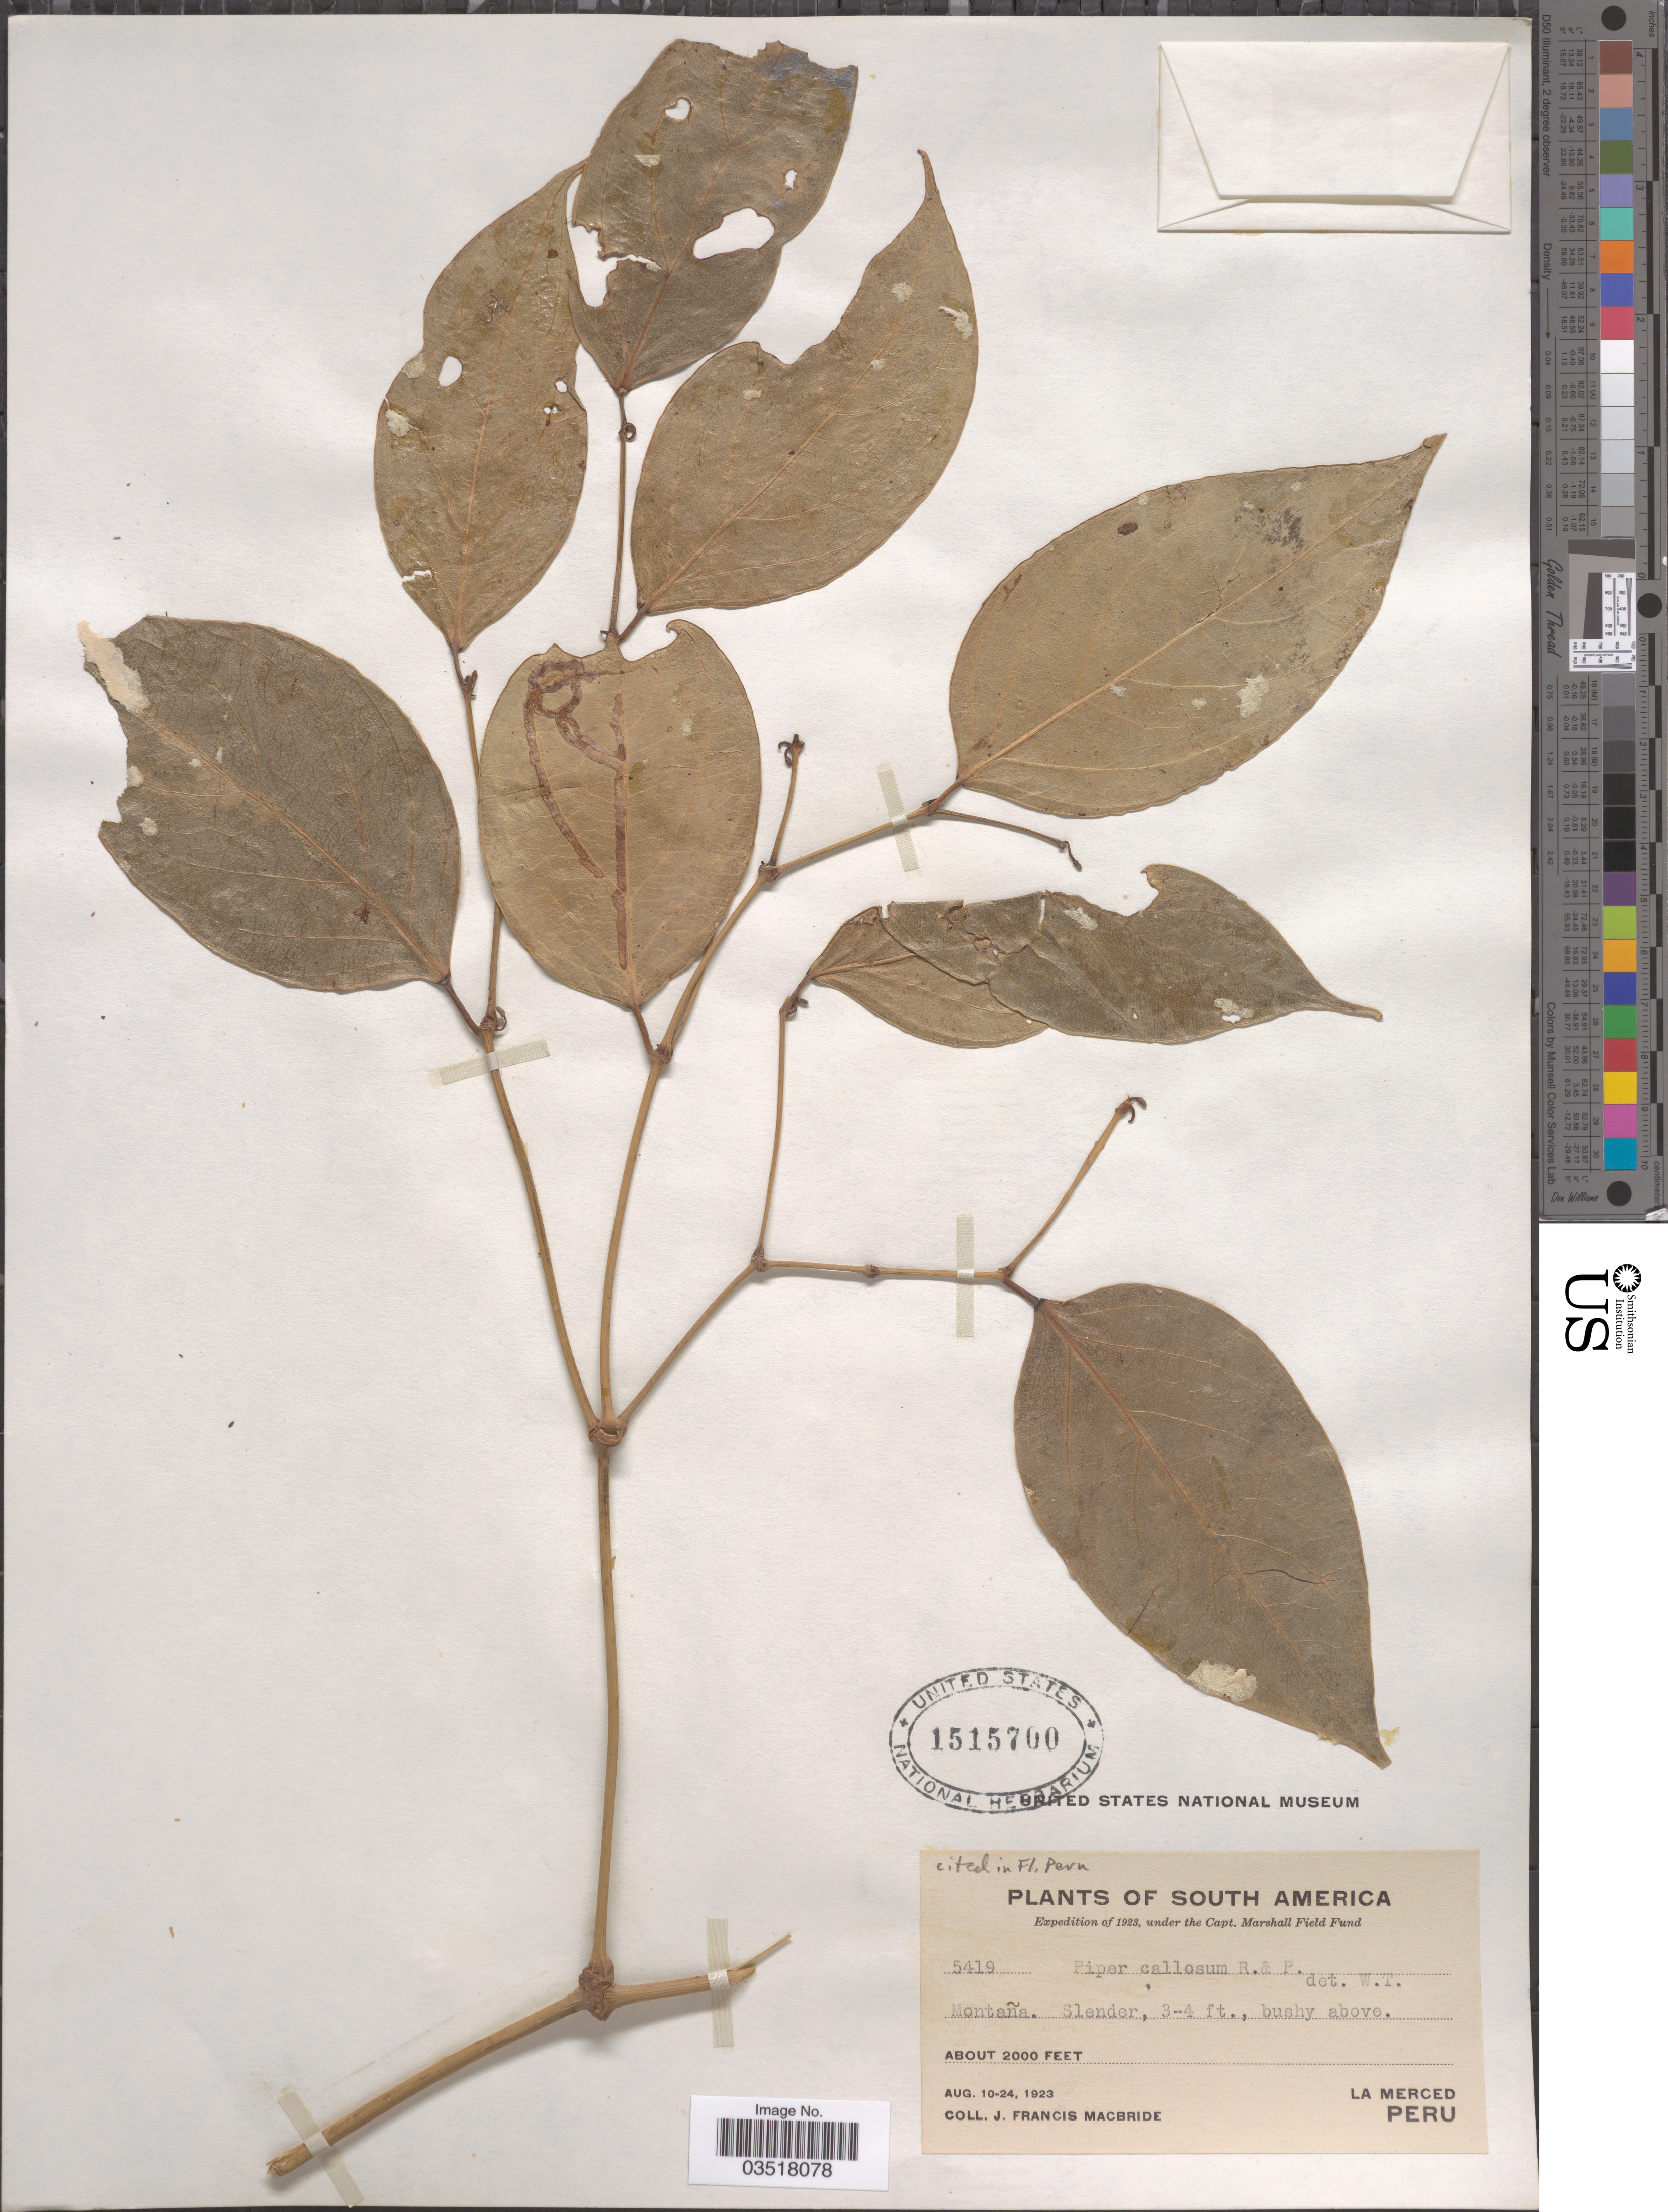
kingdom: Plantae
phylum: Tracheophyta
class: Magnoliopsida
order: Piperales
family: Piperaceae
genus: Piper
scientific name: Piper callosum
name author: Ruiz & Pav.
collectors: J. F. Macbride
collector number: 5419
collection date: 1923-08-10/1923-08-24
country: Peru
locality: Montaña. La Merced.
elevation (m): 610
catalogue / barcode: US 1515700